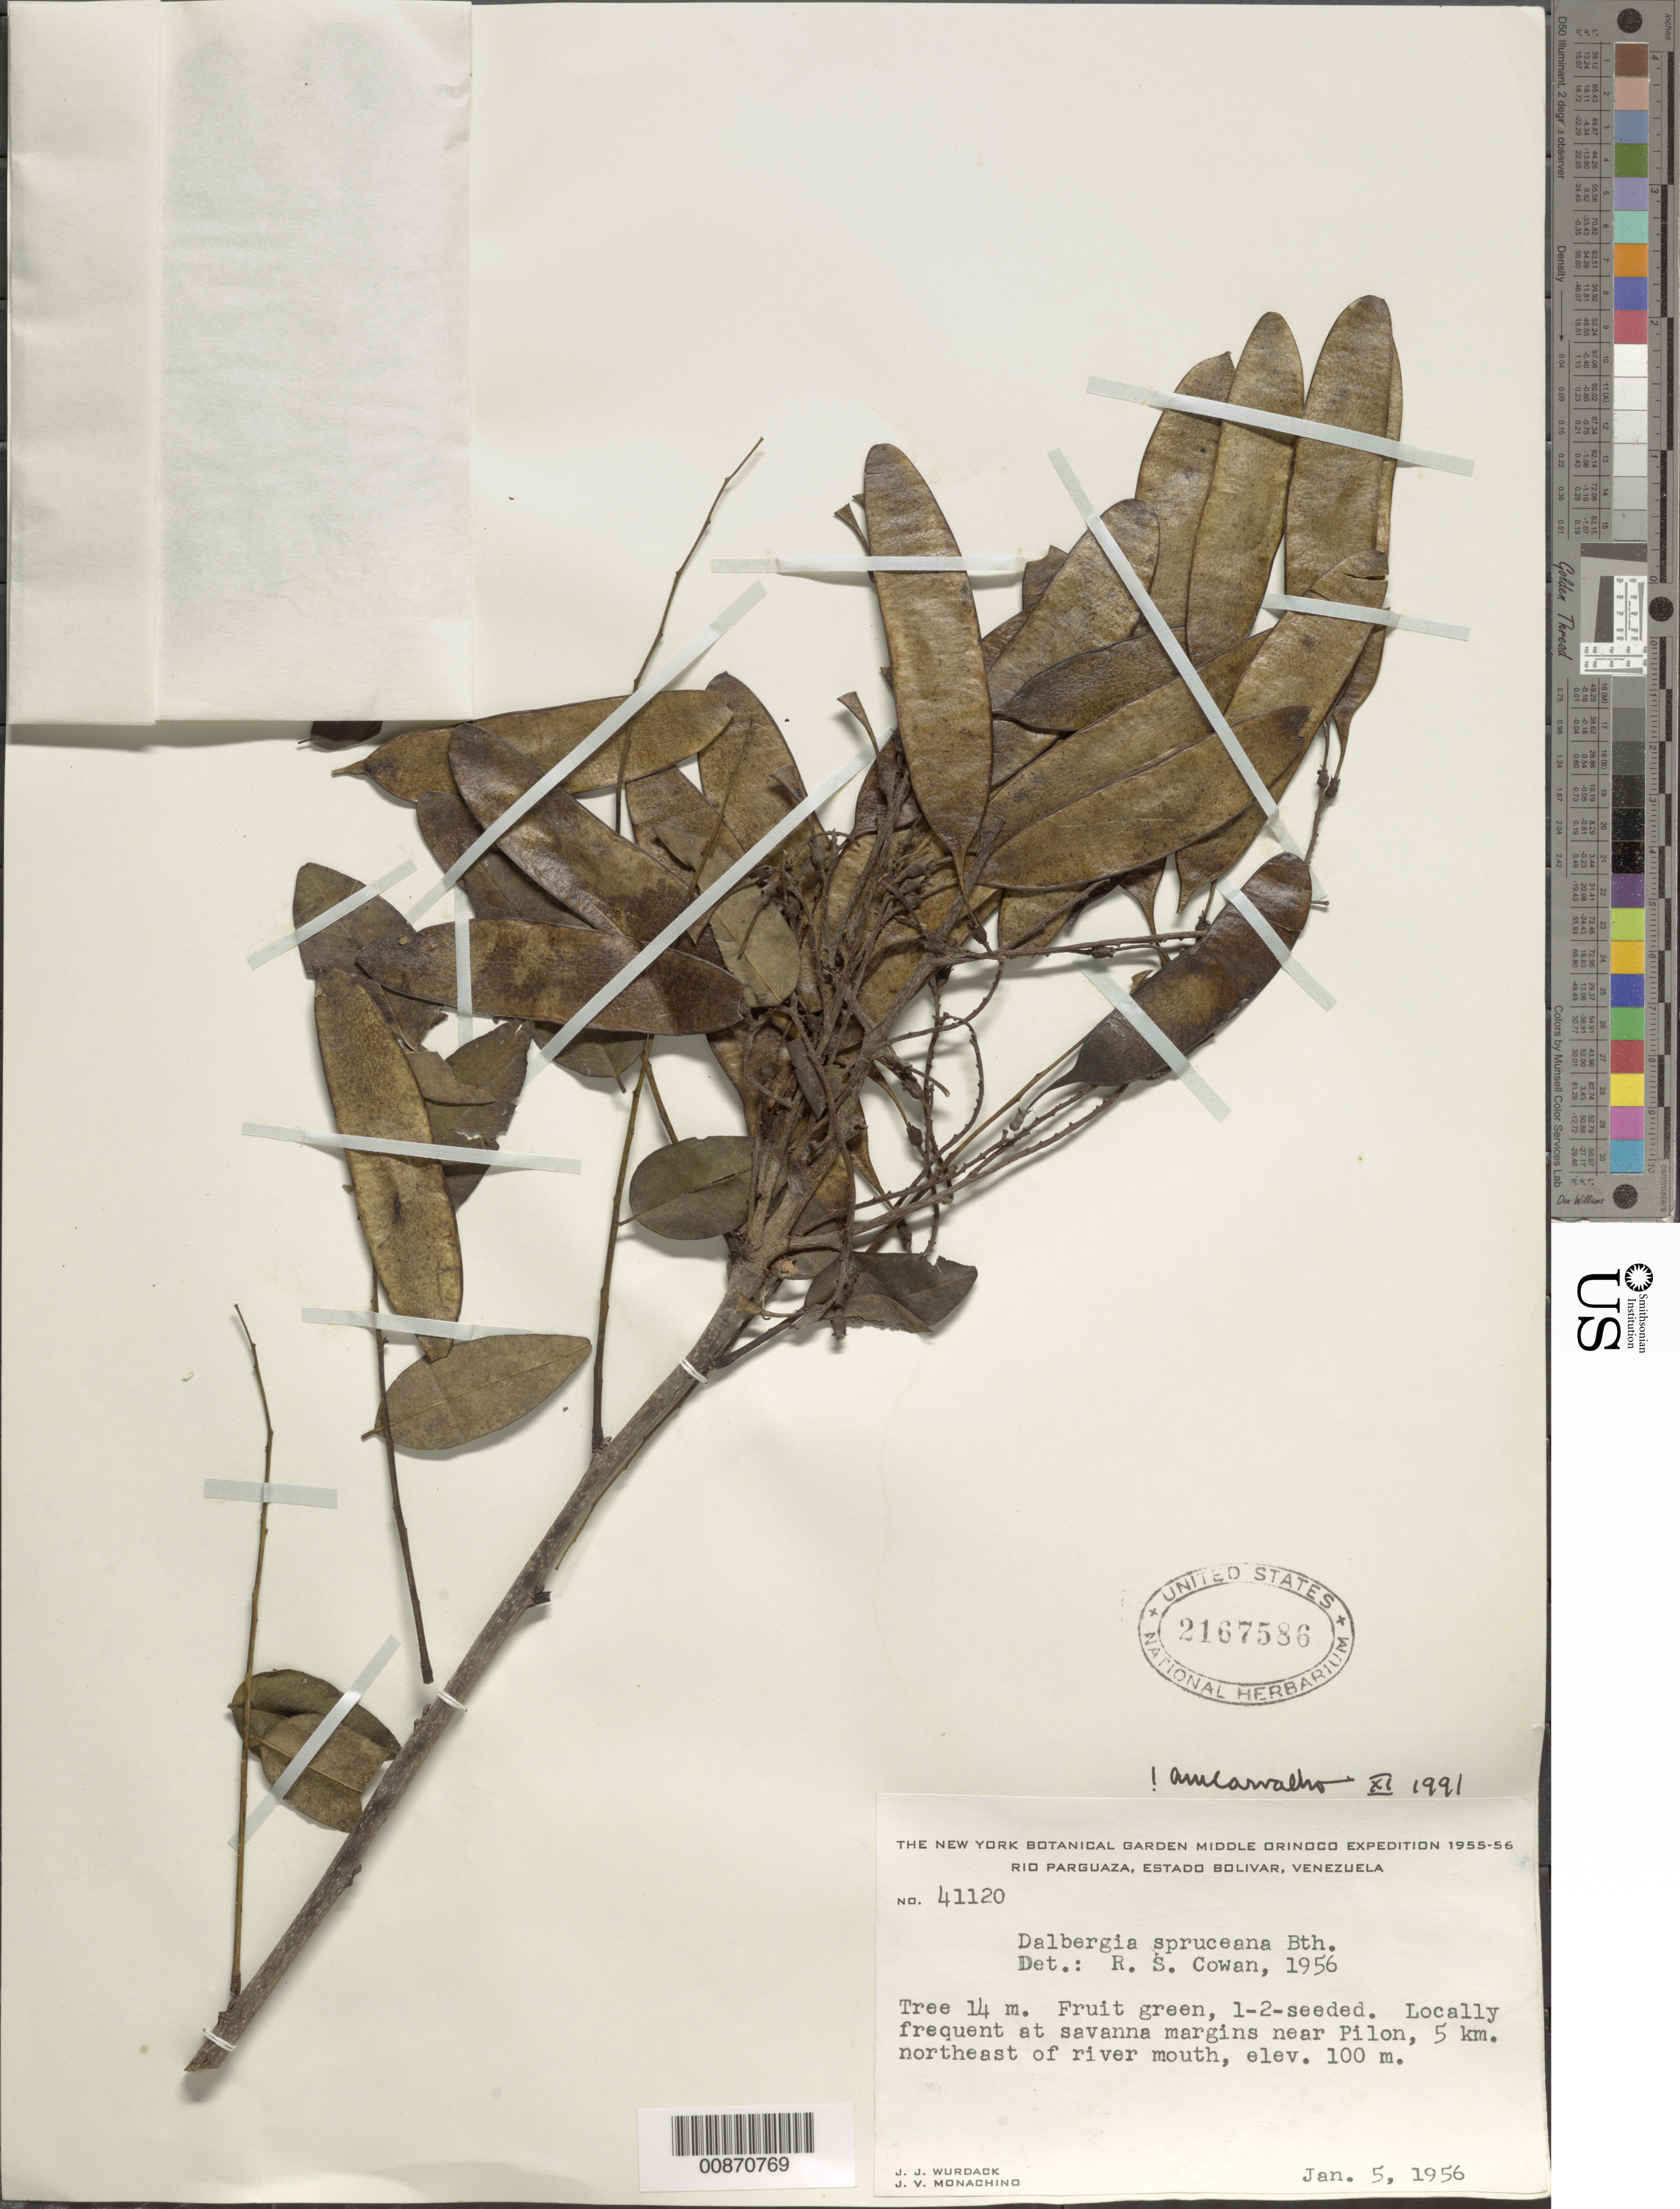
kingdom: Plantae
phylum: Tracheophyta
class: Magnoliopsida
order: Fabales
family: Fabaceae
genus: Dalbergia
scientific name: Dalbergia spruceana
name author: Benth.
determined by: Carvalho, A. M. V. de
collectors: J. J. Wurdack & J. V. Monachino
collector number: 41120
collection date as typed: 5-Jan-56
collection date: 1956-01-05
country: Venezuela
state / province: Bolívar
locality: Pilon, near; 5 km NE of mouth of Río Parguaza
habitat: Savanna margins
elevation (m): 100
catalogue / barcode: US 2167586